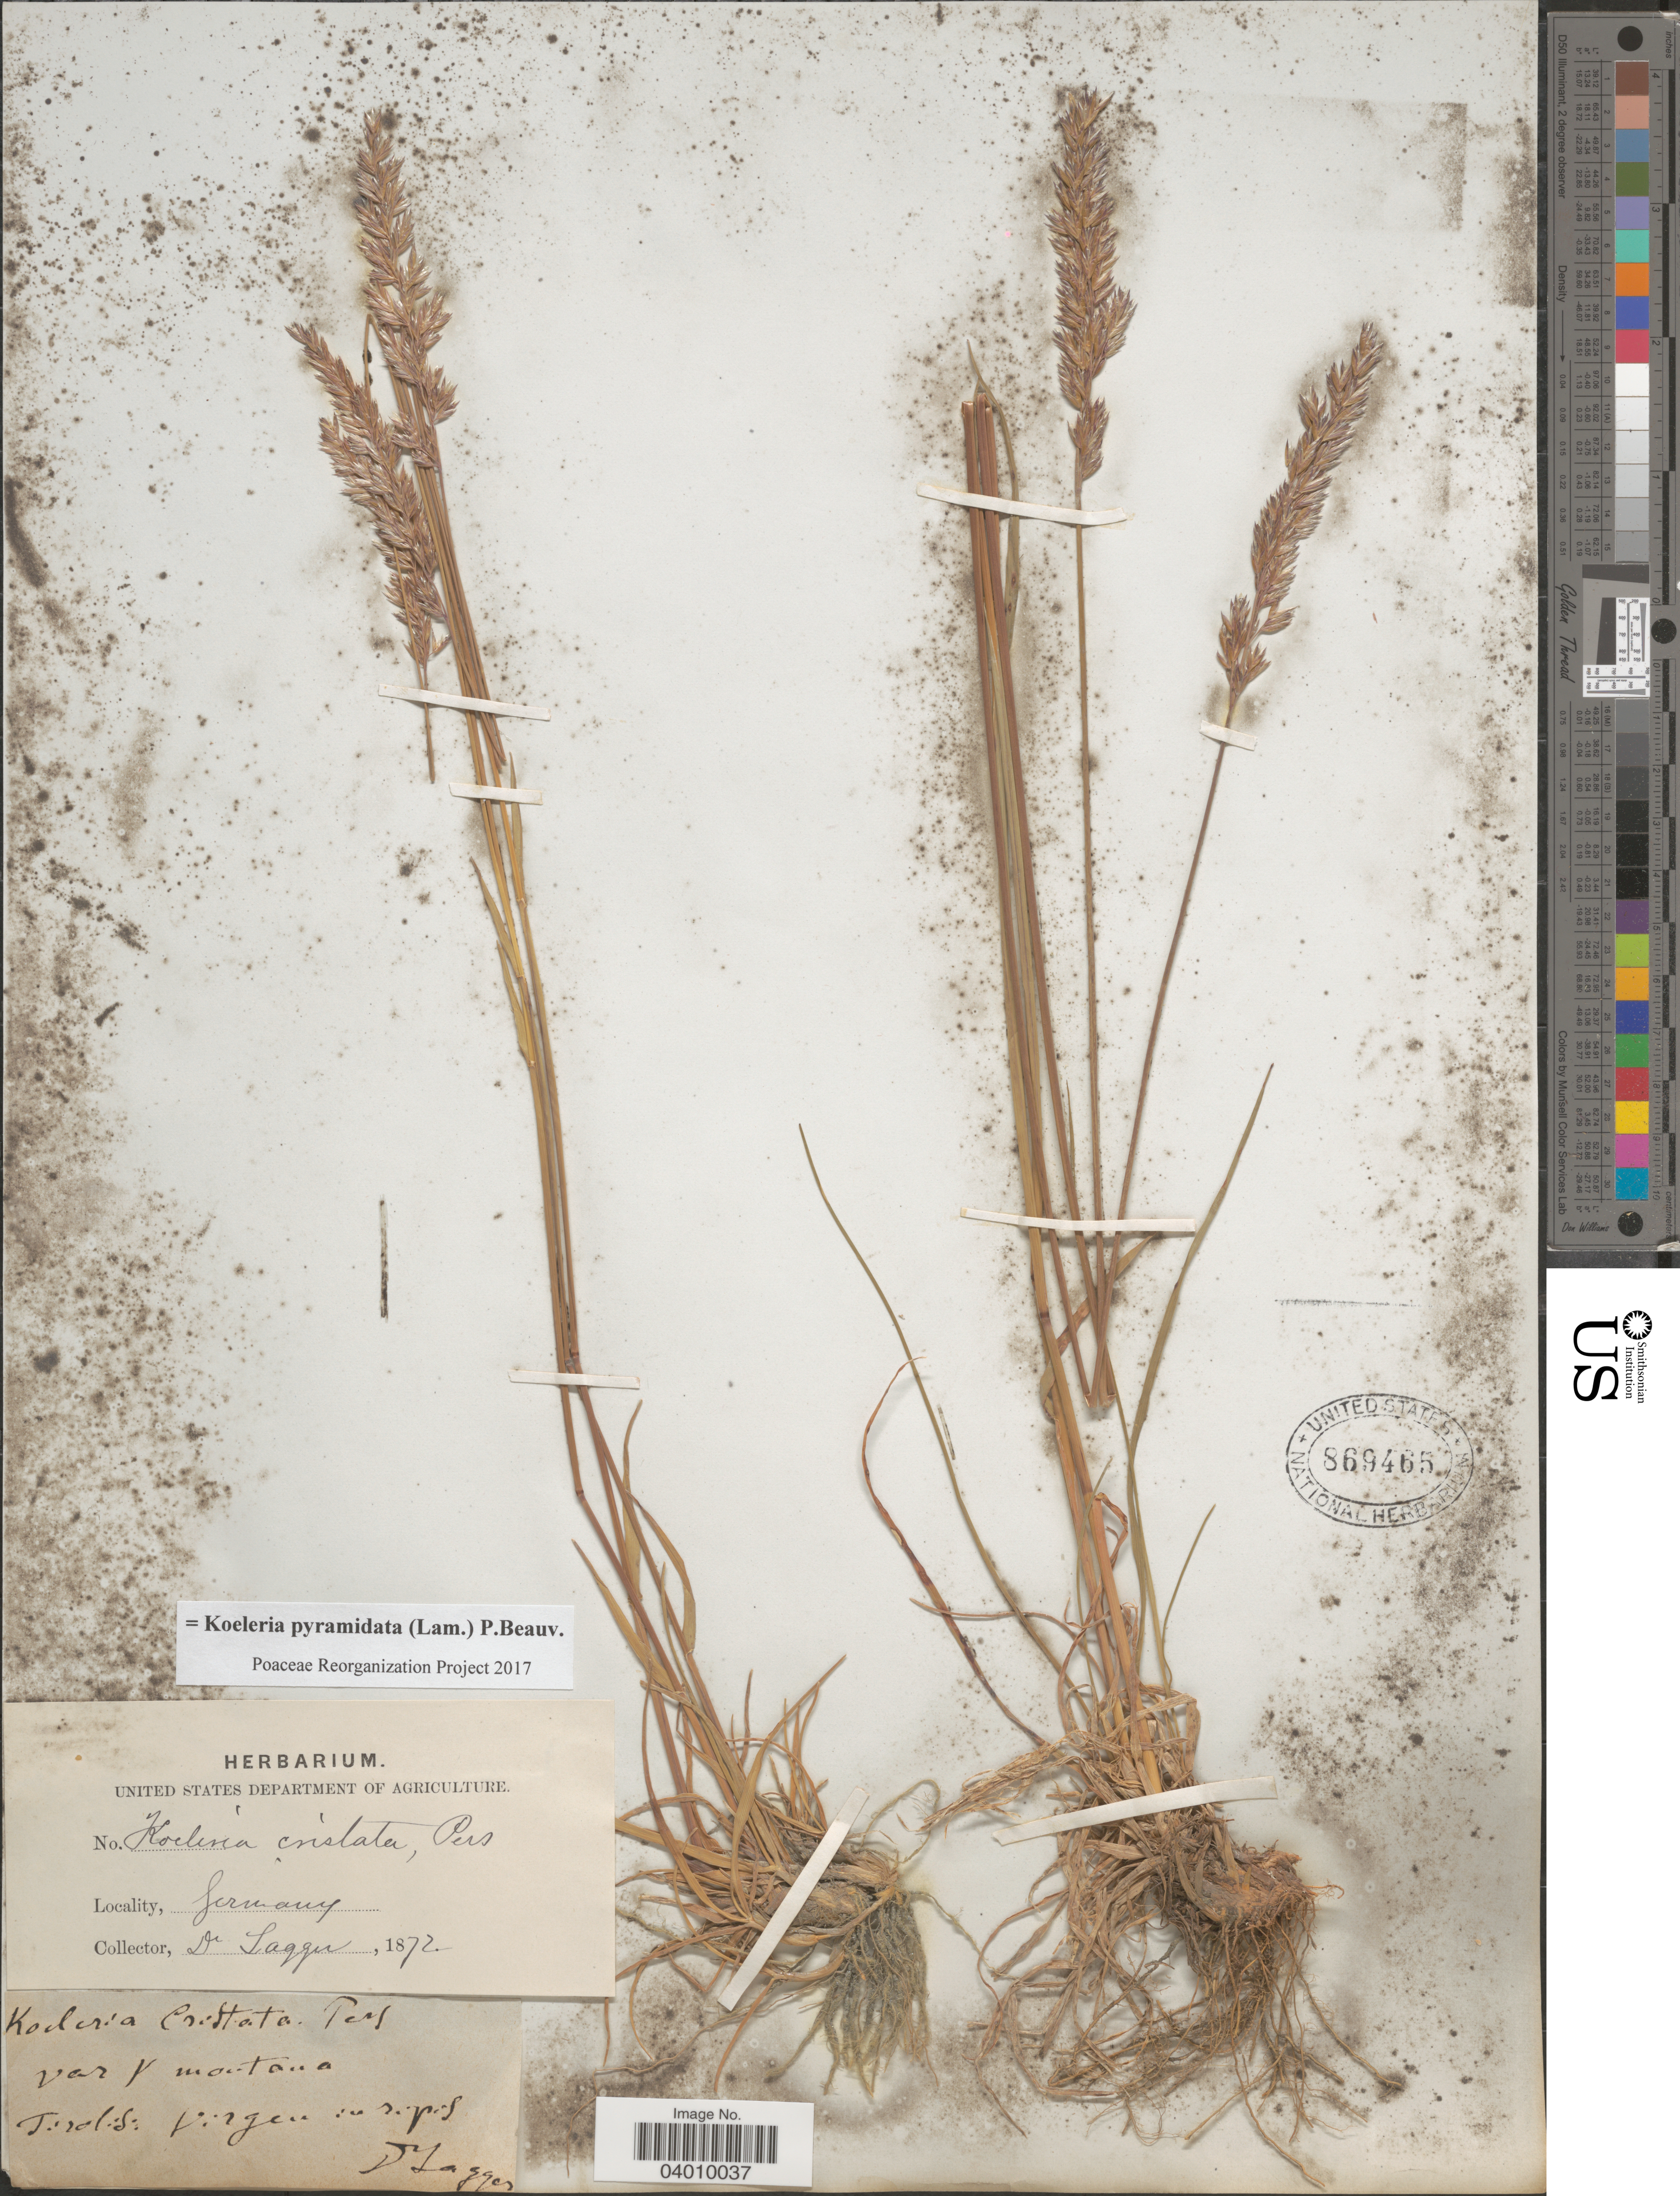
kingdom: Plantae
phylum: Tracheophyta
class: Liliopsida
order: Poales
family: Poaceae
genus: Koeleria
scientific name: Koeleria pyramidata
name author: (Lam.) P. Beauv.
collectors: F. J. Lagger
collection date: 1872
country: Germany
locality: Tirolis: Virgen in ripis.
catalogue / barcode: US 869465